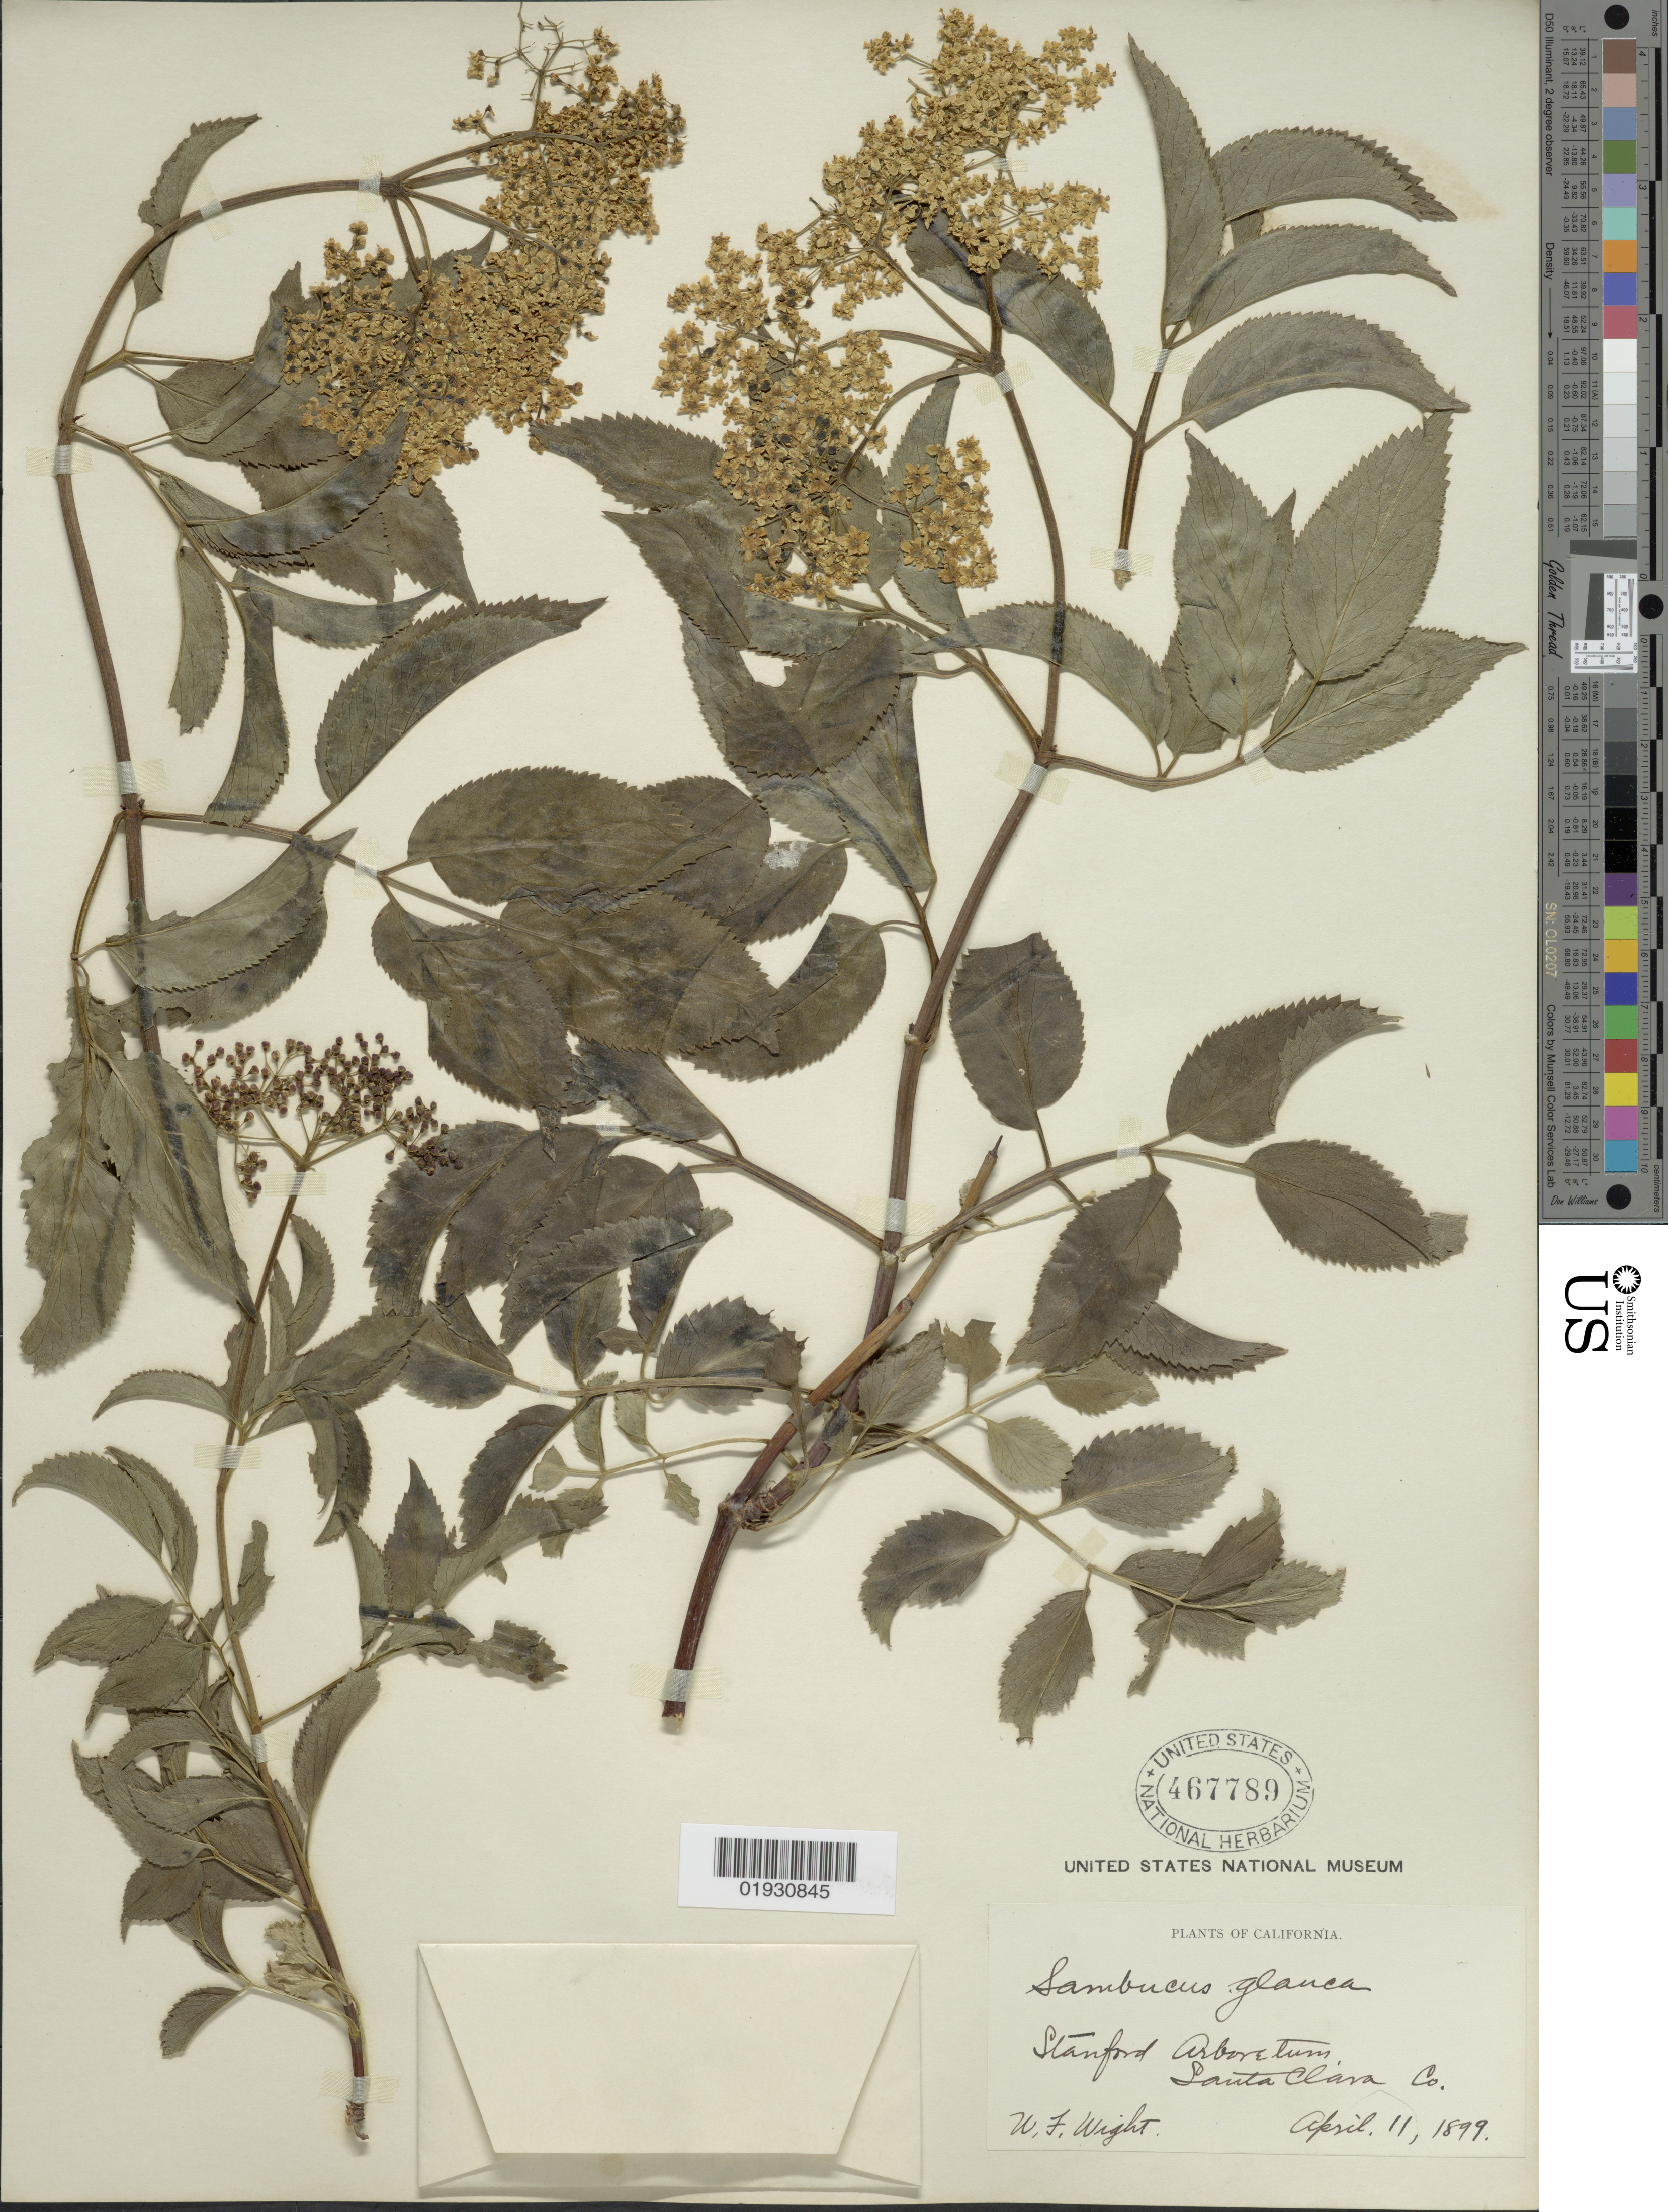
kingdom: Plantae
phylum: Tracheophyta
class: Magnoliopsida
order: Dipsacales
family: Viburnaceae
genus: Sambucus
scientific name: Sambucus cerulea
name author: Raf.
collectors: W. Wight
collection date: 1899-04-11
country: United States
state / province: California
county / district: Santa Clara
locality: Stanford Arboretum, Santa Clara Co.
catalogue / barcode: US 467789